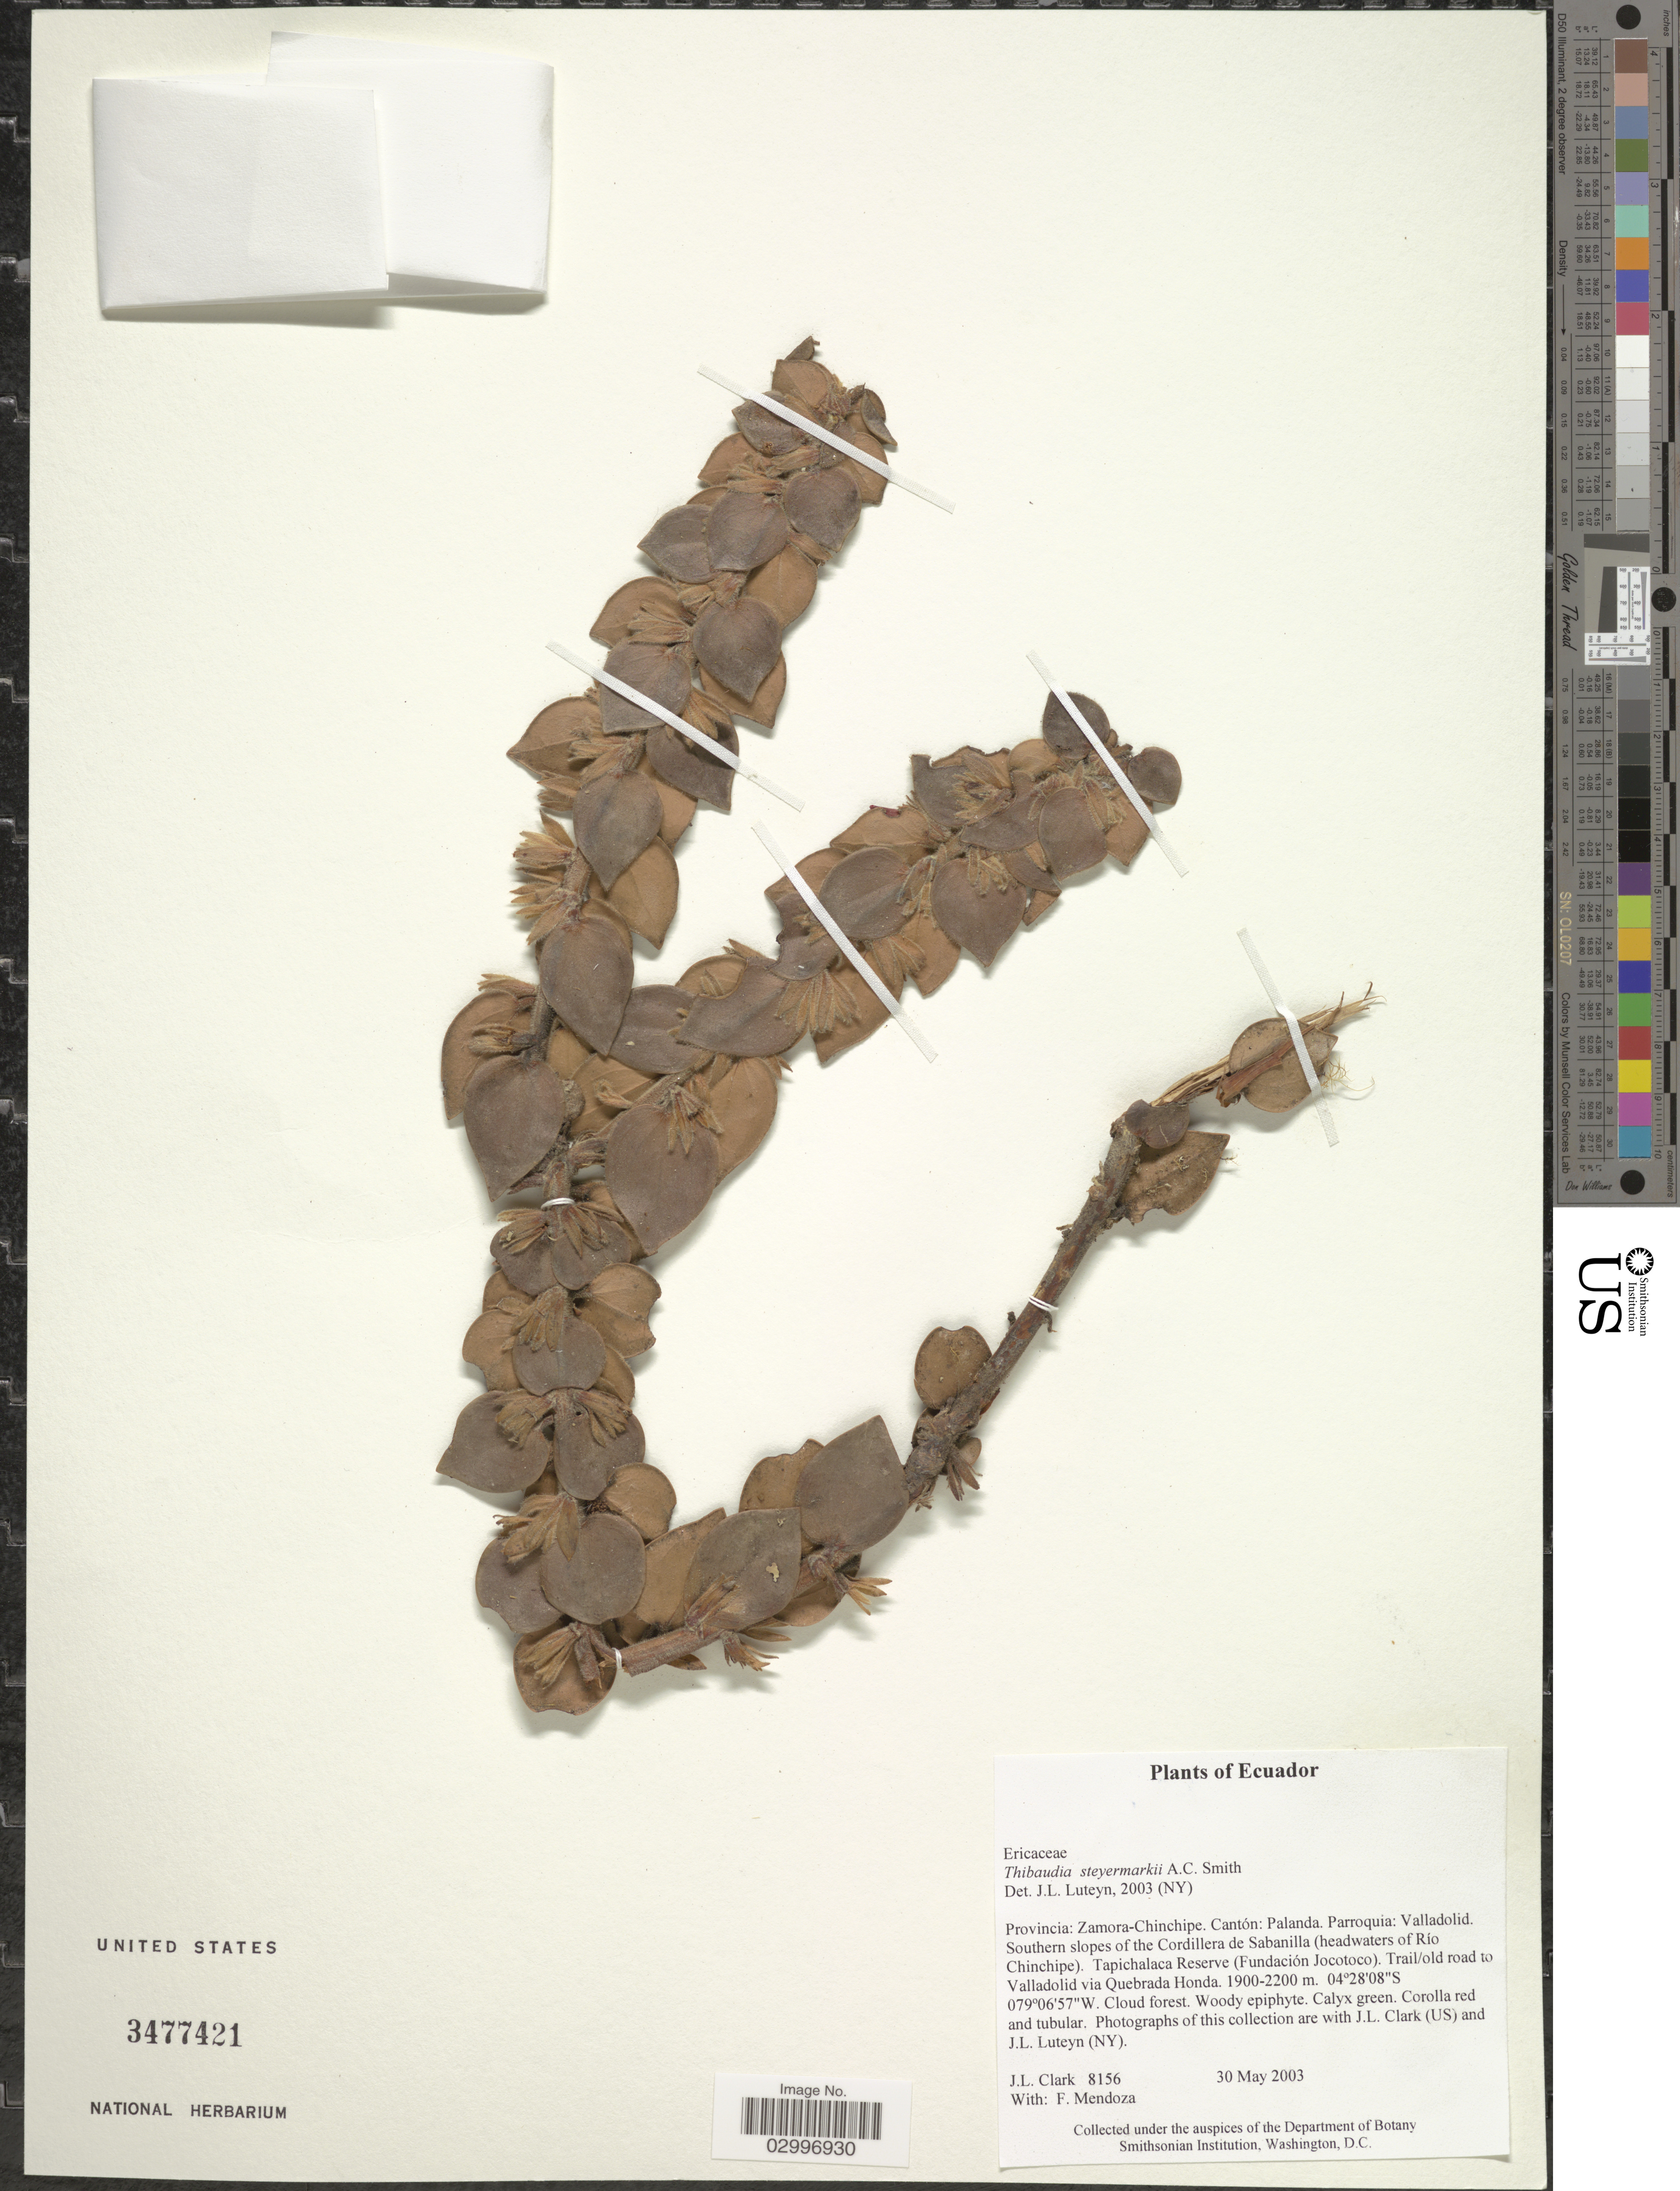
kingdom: Plantae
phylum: Tracheophyta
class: Magnoliopsida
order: Ericales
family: Ericaceae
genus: Thibaudia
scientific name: Thibaudia steyermarkii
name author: A.C. Sm.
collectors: J. L. Clark & F. Mendoza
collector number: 8156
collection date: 2003-05-30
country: Ecuador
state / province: Zamora-Chinchipe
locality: Cantón: Palanda. Parroquia: Valladolid. Southern slopes of the Cordillera de Sabanilla (headwaters of Río Chinchipe). Tapichalaca Reserve (Fundación Jocotoco). Trail/old road to Valladolid vai Quebrada Honda.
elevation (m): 1900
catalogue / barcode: US 3477421